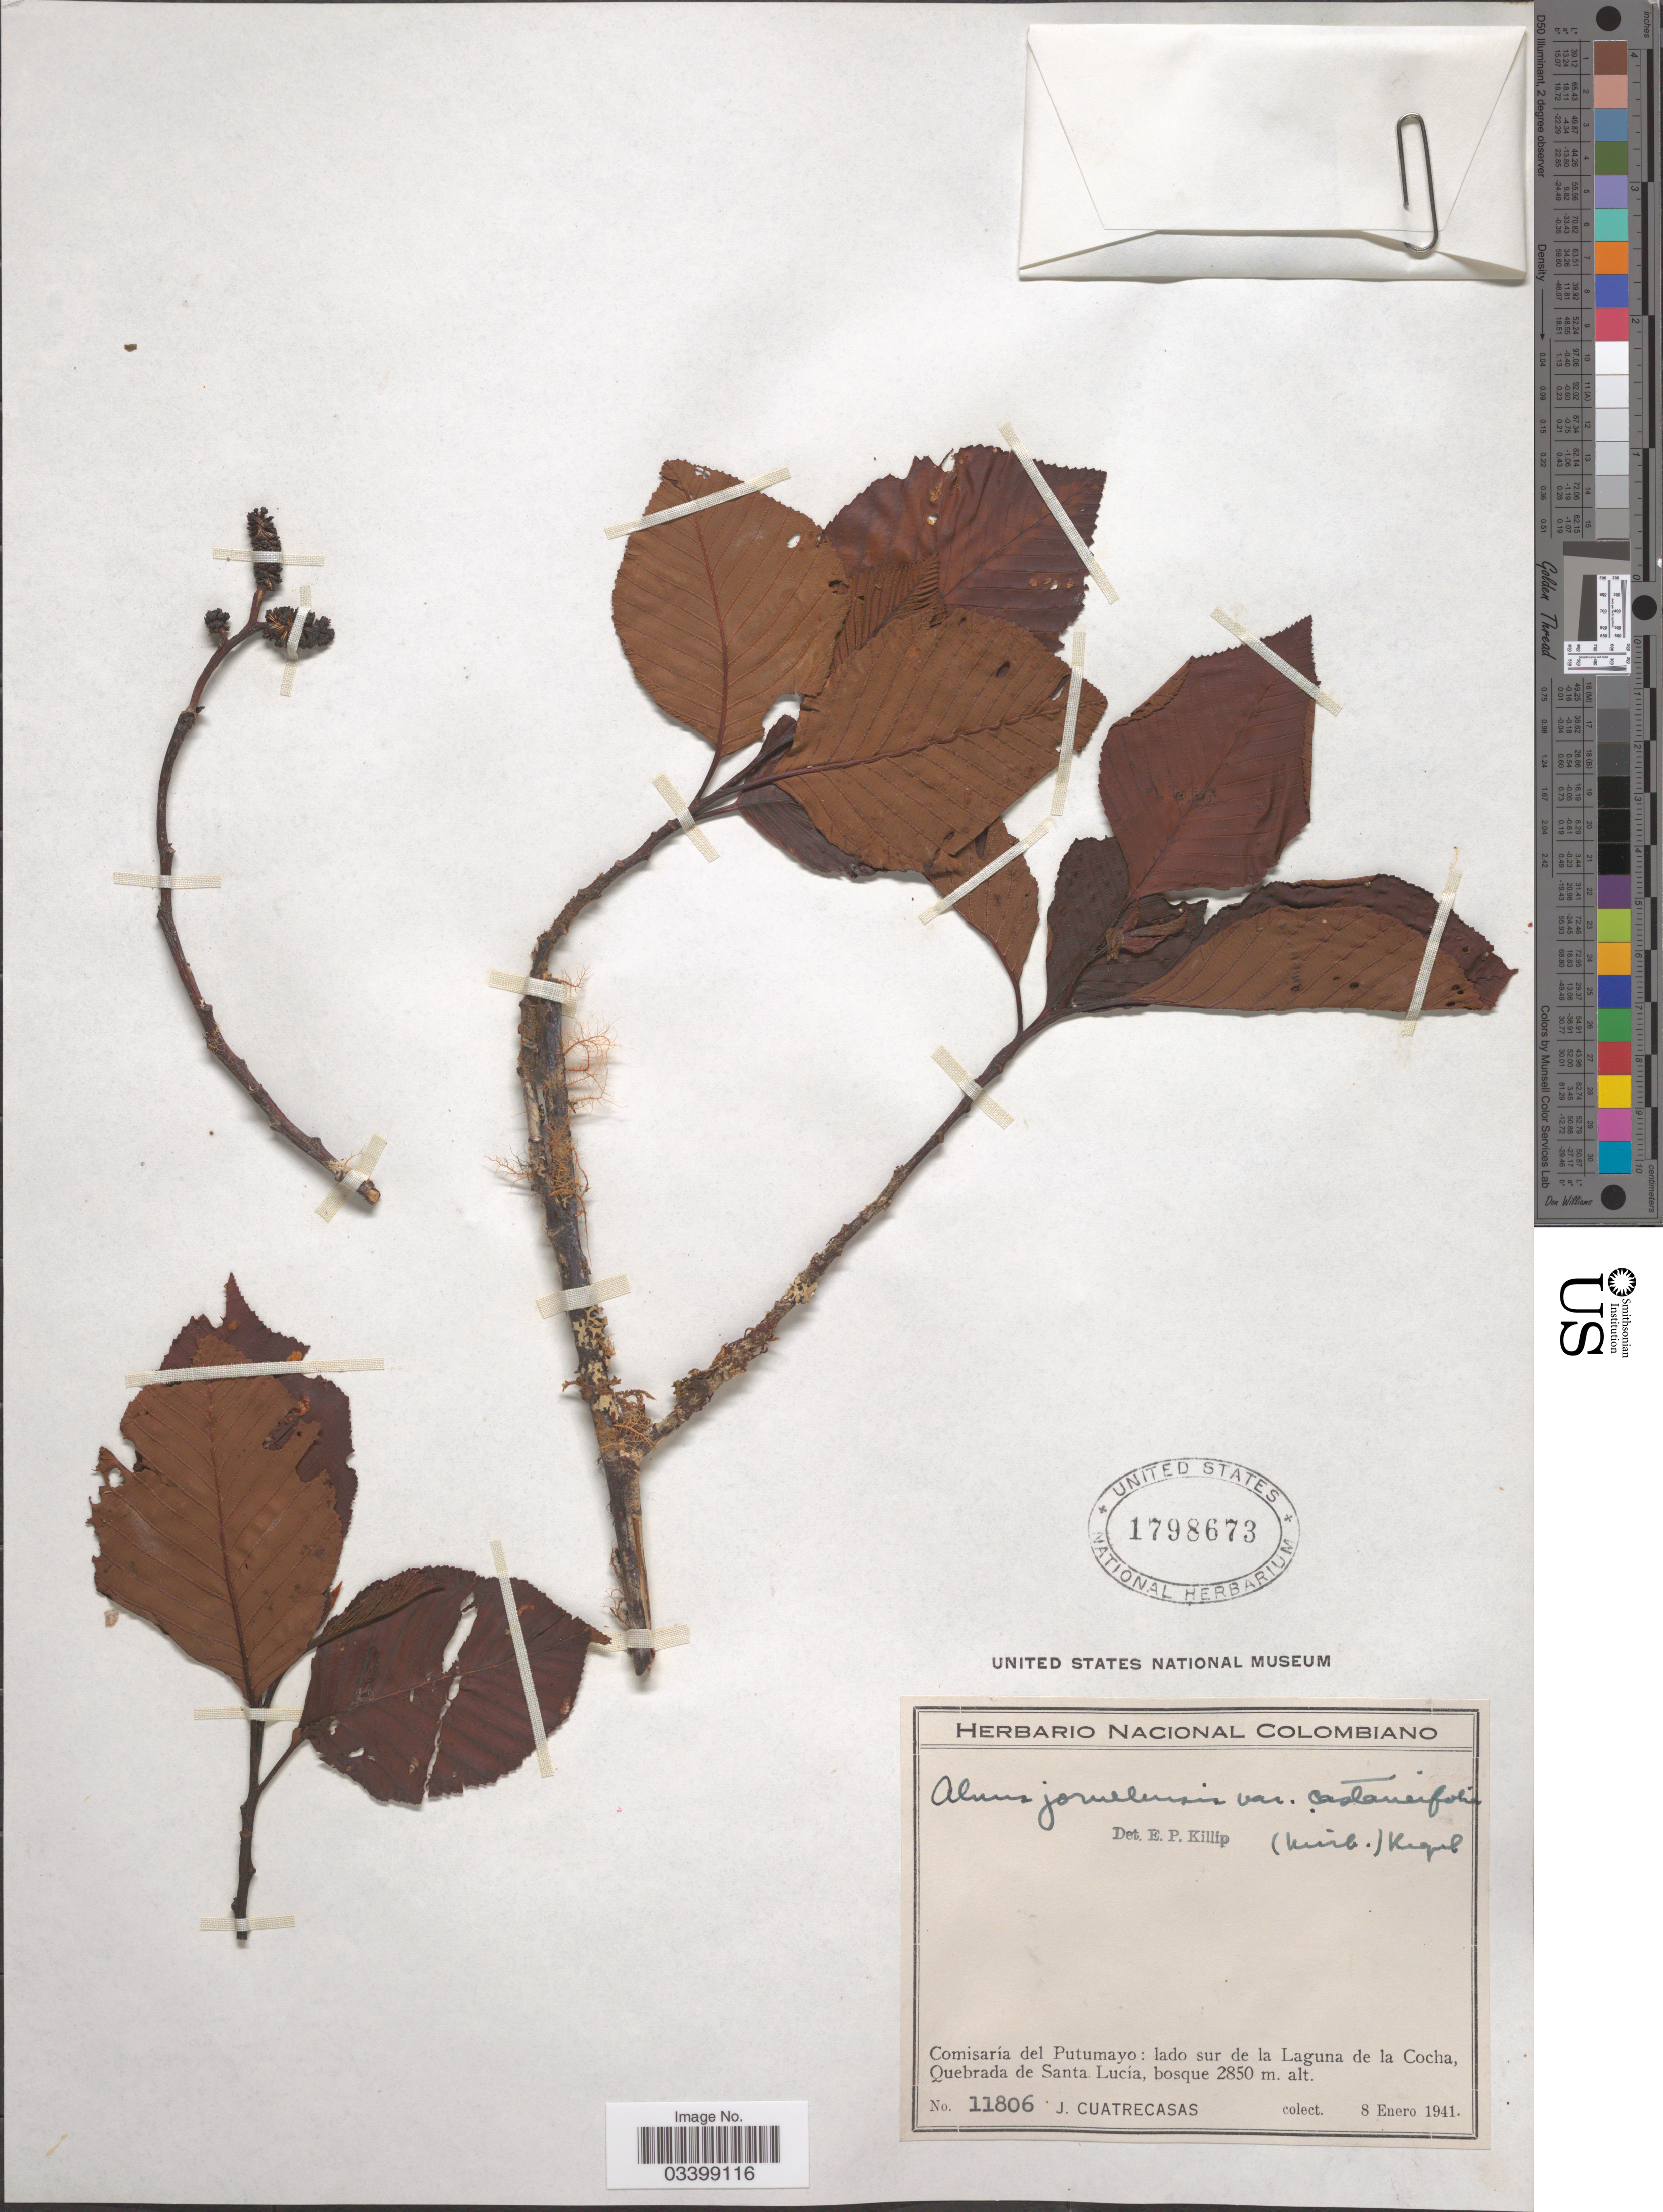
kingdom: Plantae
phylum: Tracheophyta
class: Magnoliopsida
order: Fagales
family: Betulaceae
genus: Alnus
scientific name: Alnus acuminata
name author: Kunth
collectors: J. Cuatrecasas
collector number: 11806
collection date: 1941-01-08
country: Colombia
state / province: Putumayo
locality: Comisaría del Putumayo: lado sur de la Laguna de la Cocha, Quebrada de Santa Lucía.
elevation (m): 2850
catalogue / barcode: US 1798673